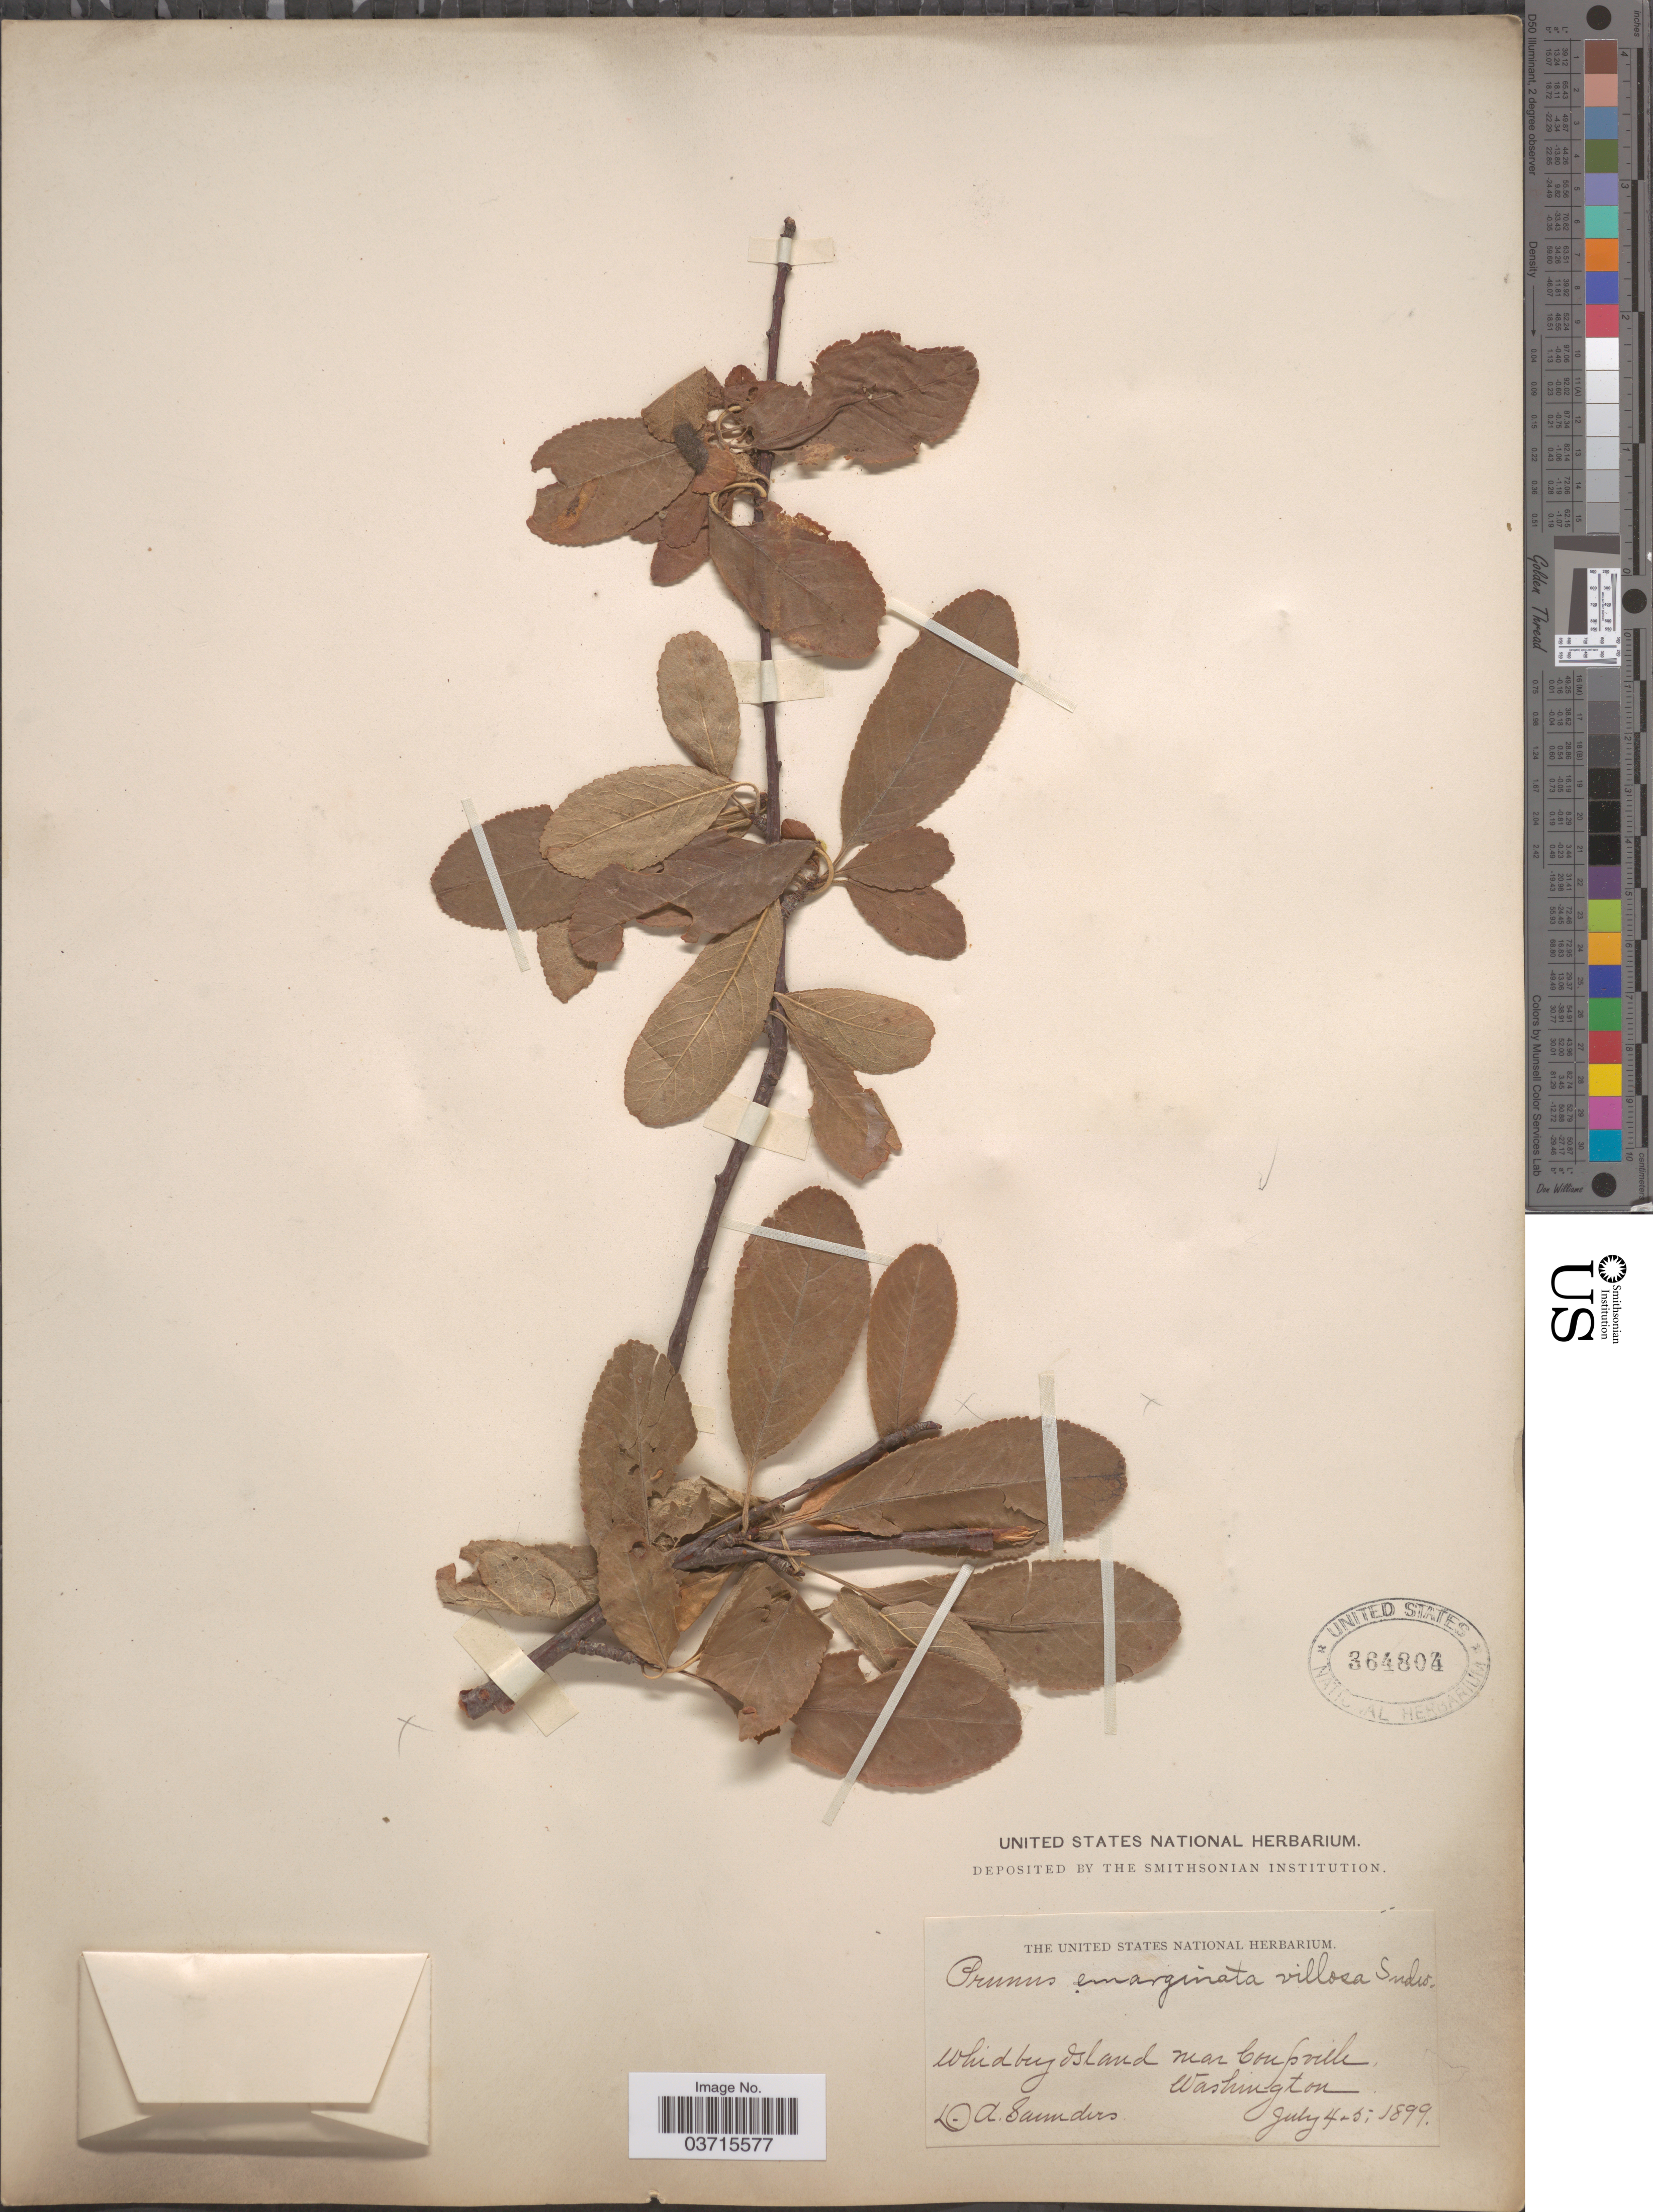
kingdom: Plantae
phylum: Tracheophyta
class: Magnoliopsida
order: Rosales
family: Rosaceae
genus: Prunus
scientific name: Prunus emarginata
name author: (Douglas ex Hook.) Eaton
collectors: D. Saunders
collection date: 1899-07-04/1899-07-05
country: United States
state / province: Washington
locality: Whidbey Island near Coupville.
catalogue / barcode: US 364804